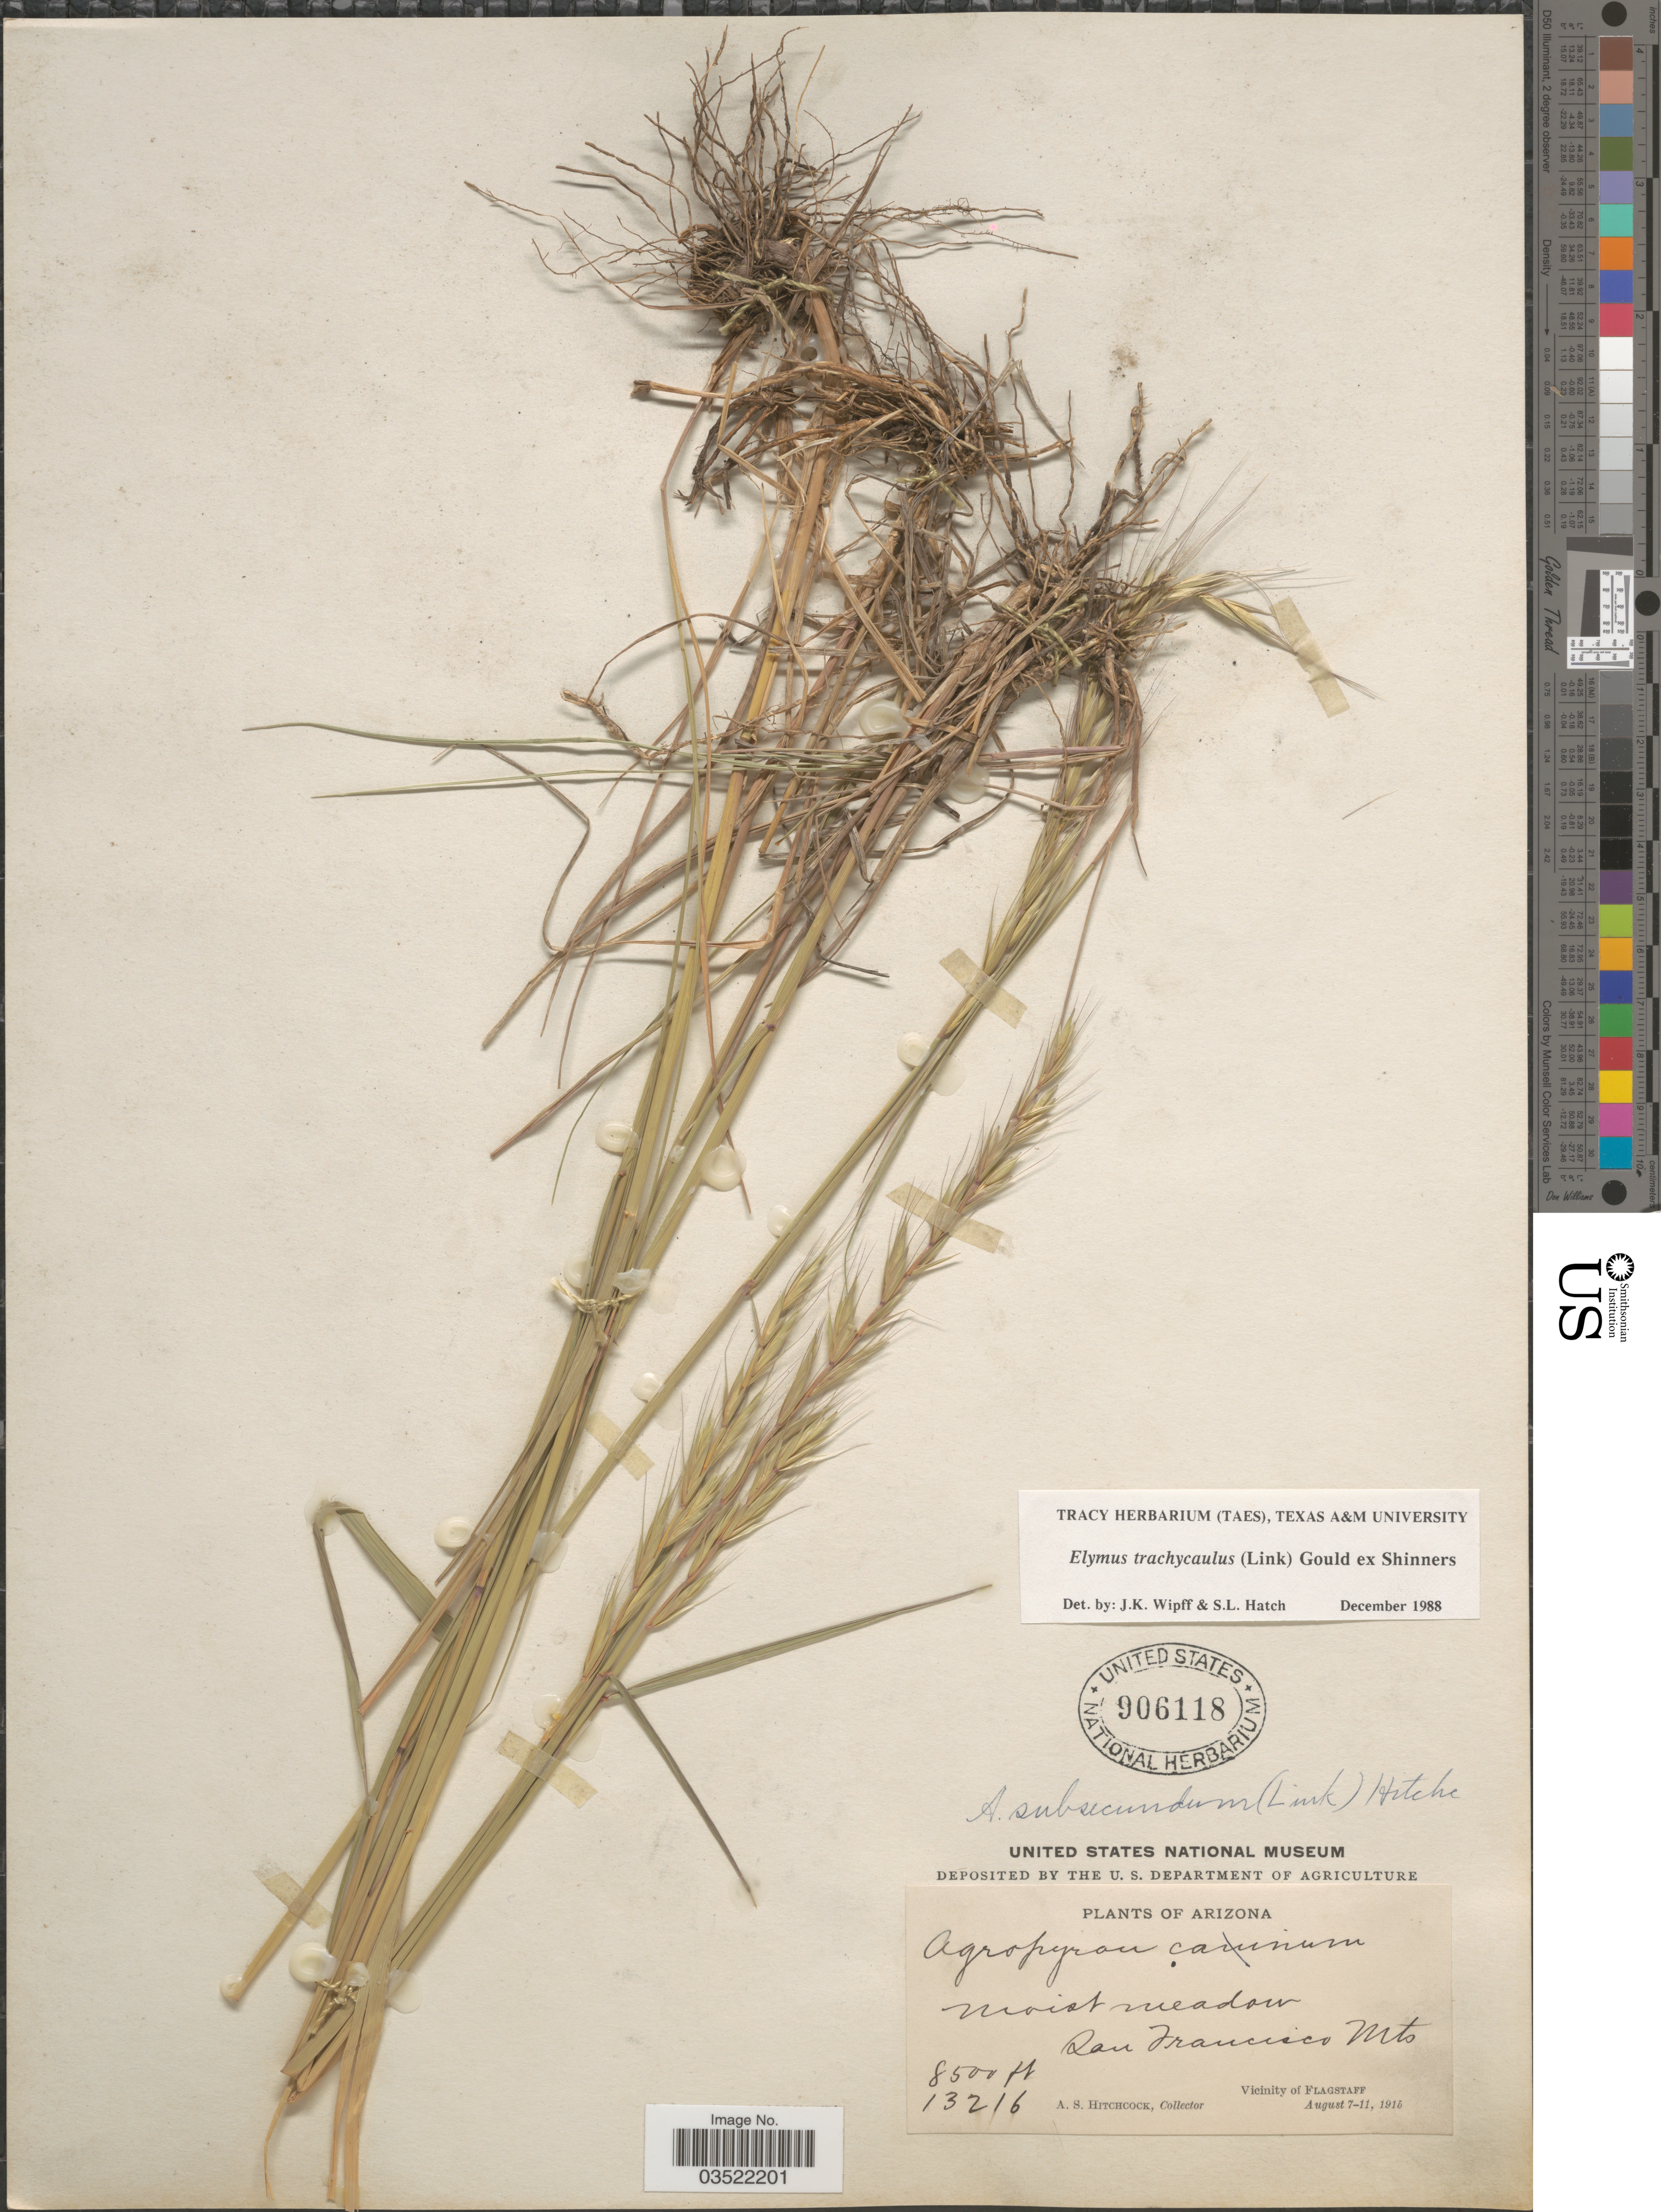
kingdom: Plantae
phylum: Tracheophyta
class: Liliopsida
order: Poales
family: Poaceae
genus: Elymus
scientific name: Elymus trachycaulus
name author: (Link) Gould ex Shinners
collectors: A. S. Hitchcock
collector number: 13216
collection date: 1915-08-07/1915-08-11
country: United States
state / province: Arizona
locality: Moist meadow. San Francisco Mts. Vicinity of Flagstaff.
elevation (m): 2591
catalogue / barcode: US 906118